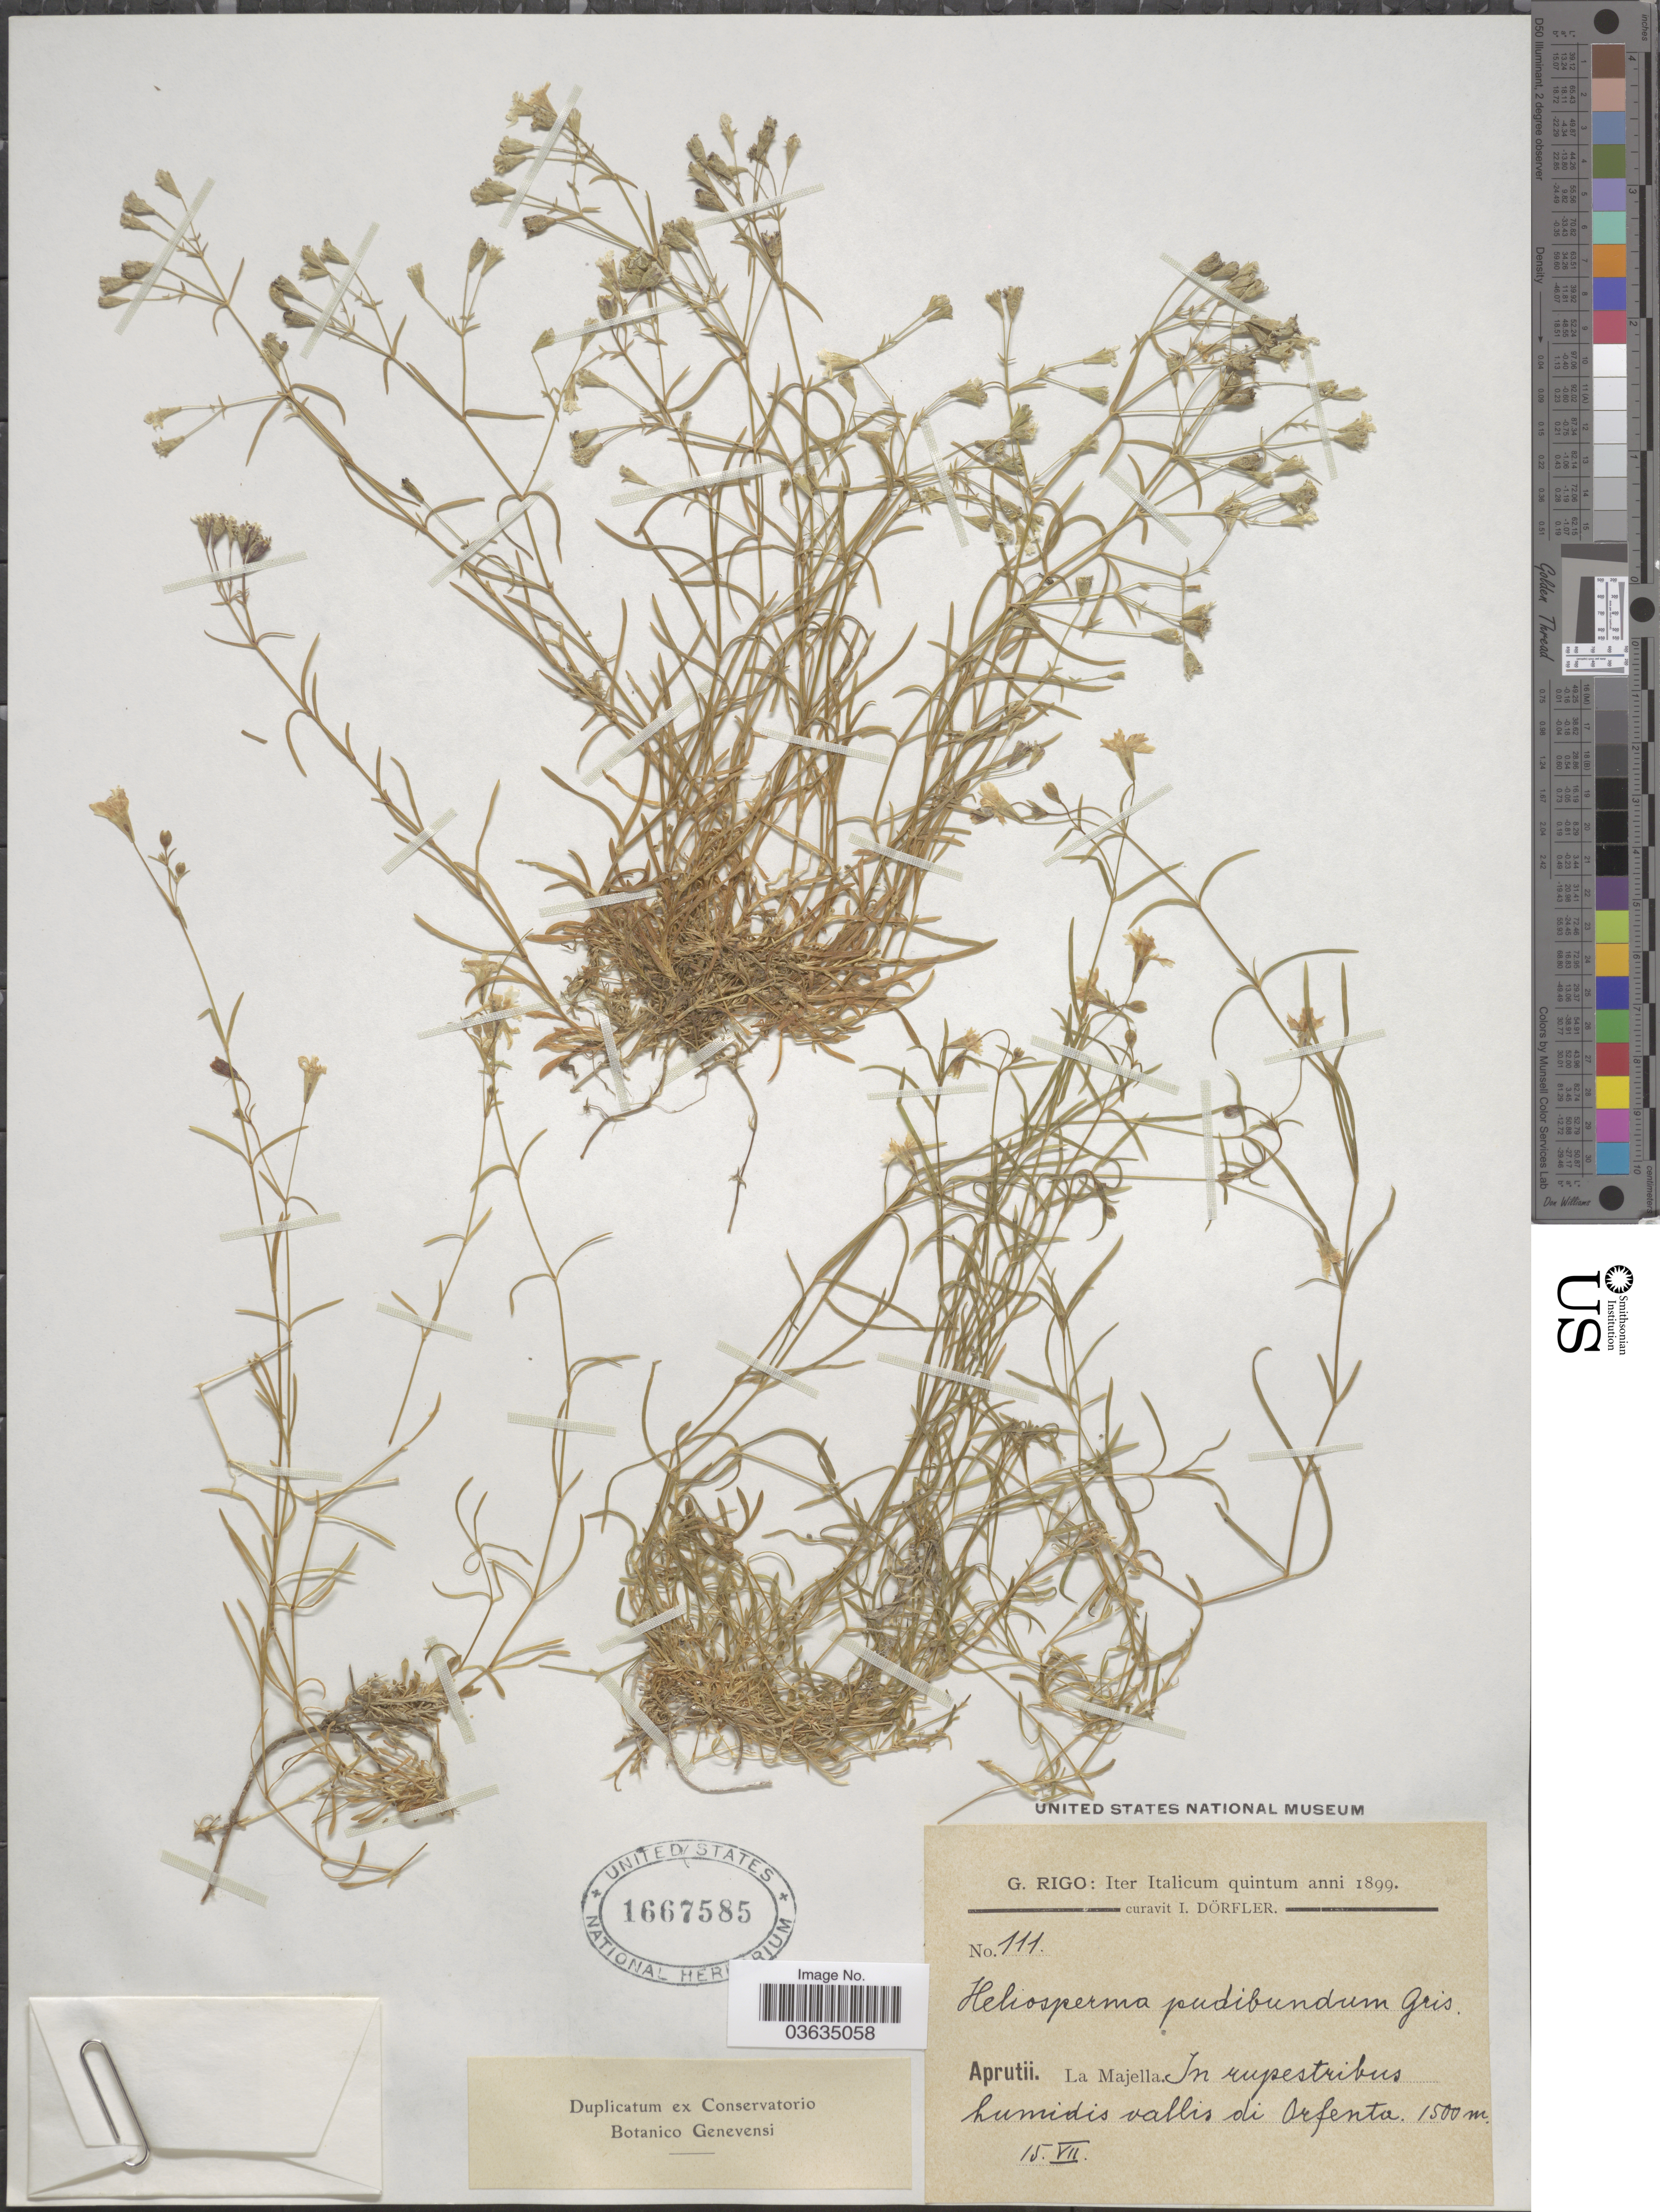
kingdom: Plantae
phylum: Tracheophyta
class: Magnoliopsida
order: Caryophyllales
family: Caryophyllaceae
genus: Heliosperma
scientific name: Heliosperma pudibundum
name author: Griseb.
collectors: G. Rigo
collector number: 111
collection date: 1899-07-15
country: Italy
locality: Italicum. Aprutii. La Majella. In rupestribus humidis vallis di Orfenta.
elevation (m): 1500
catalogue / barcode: US 1667585